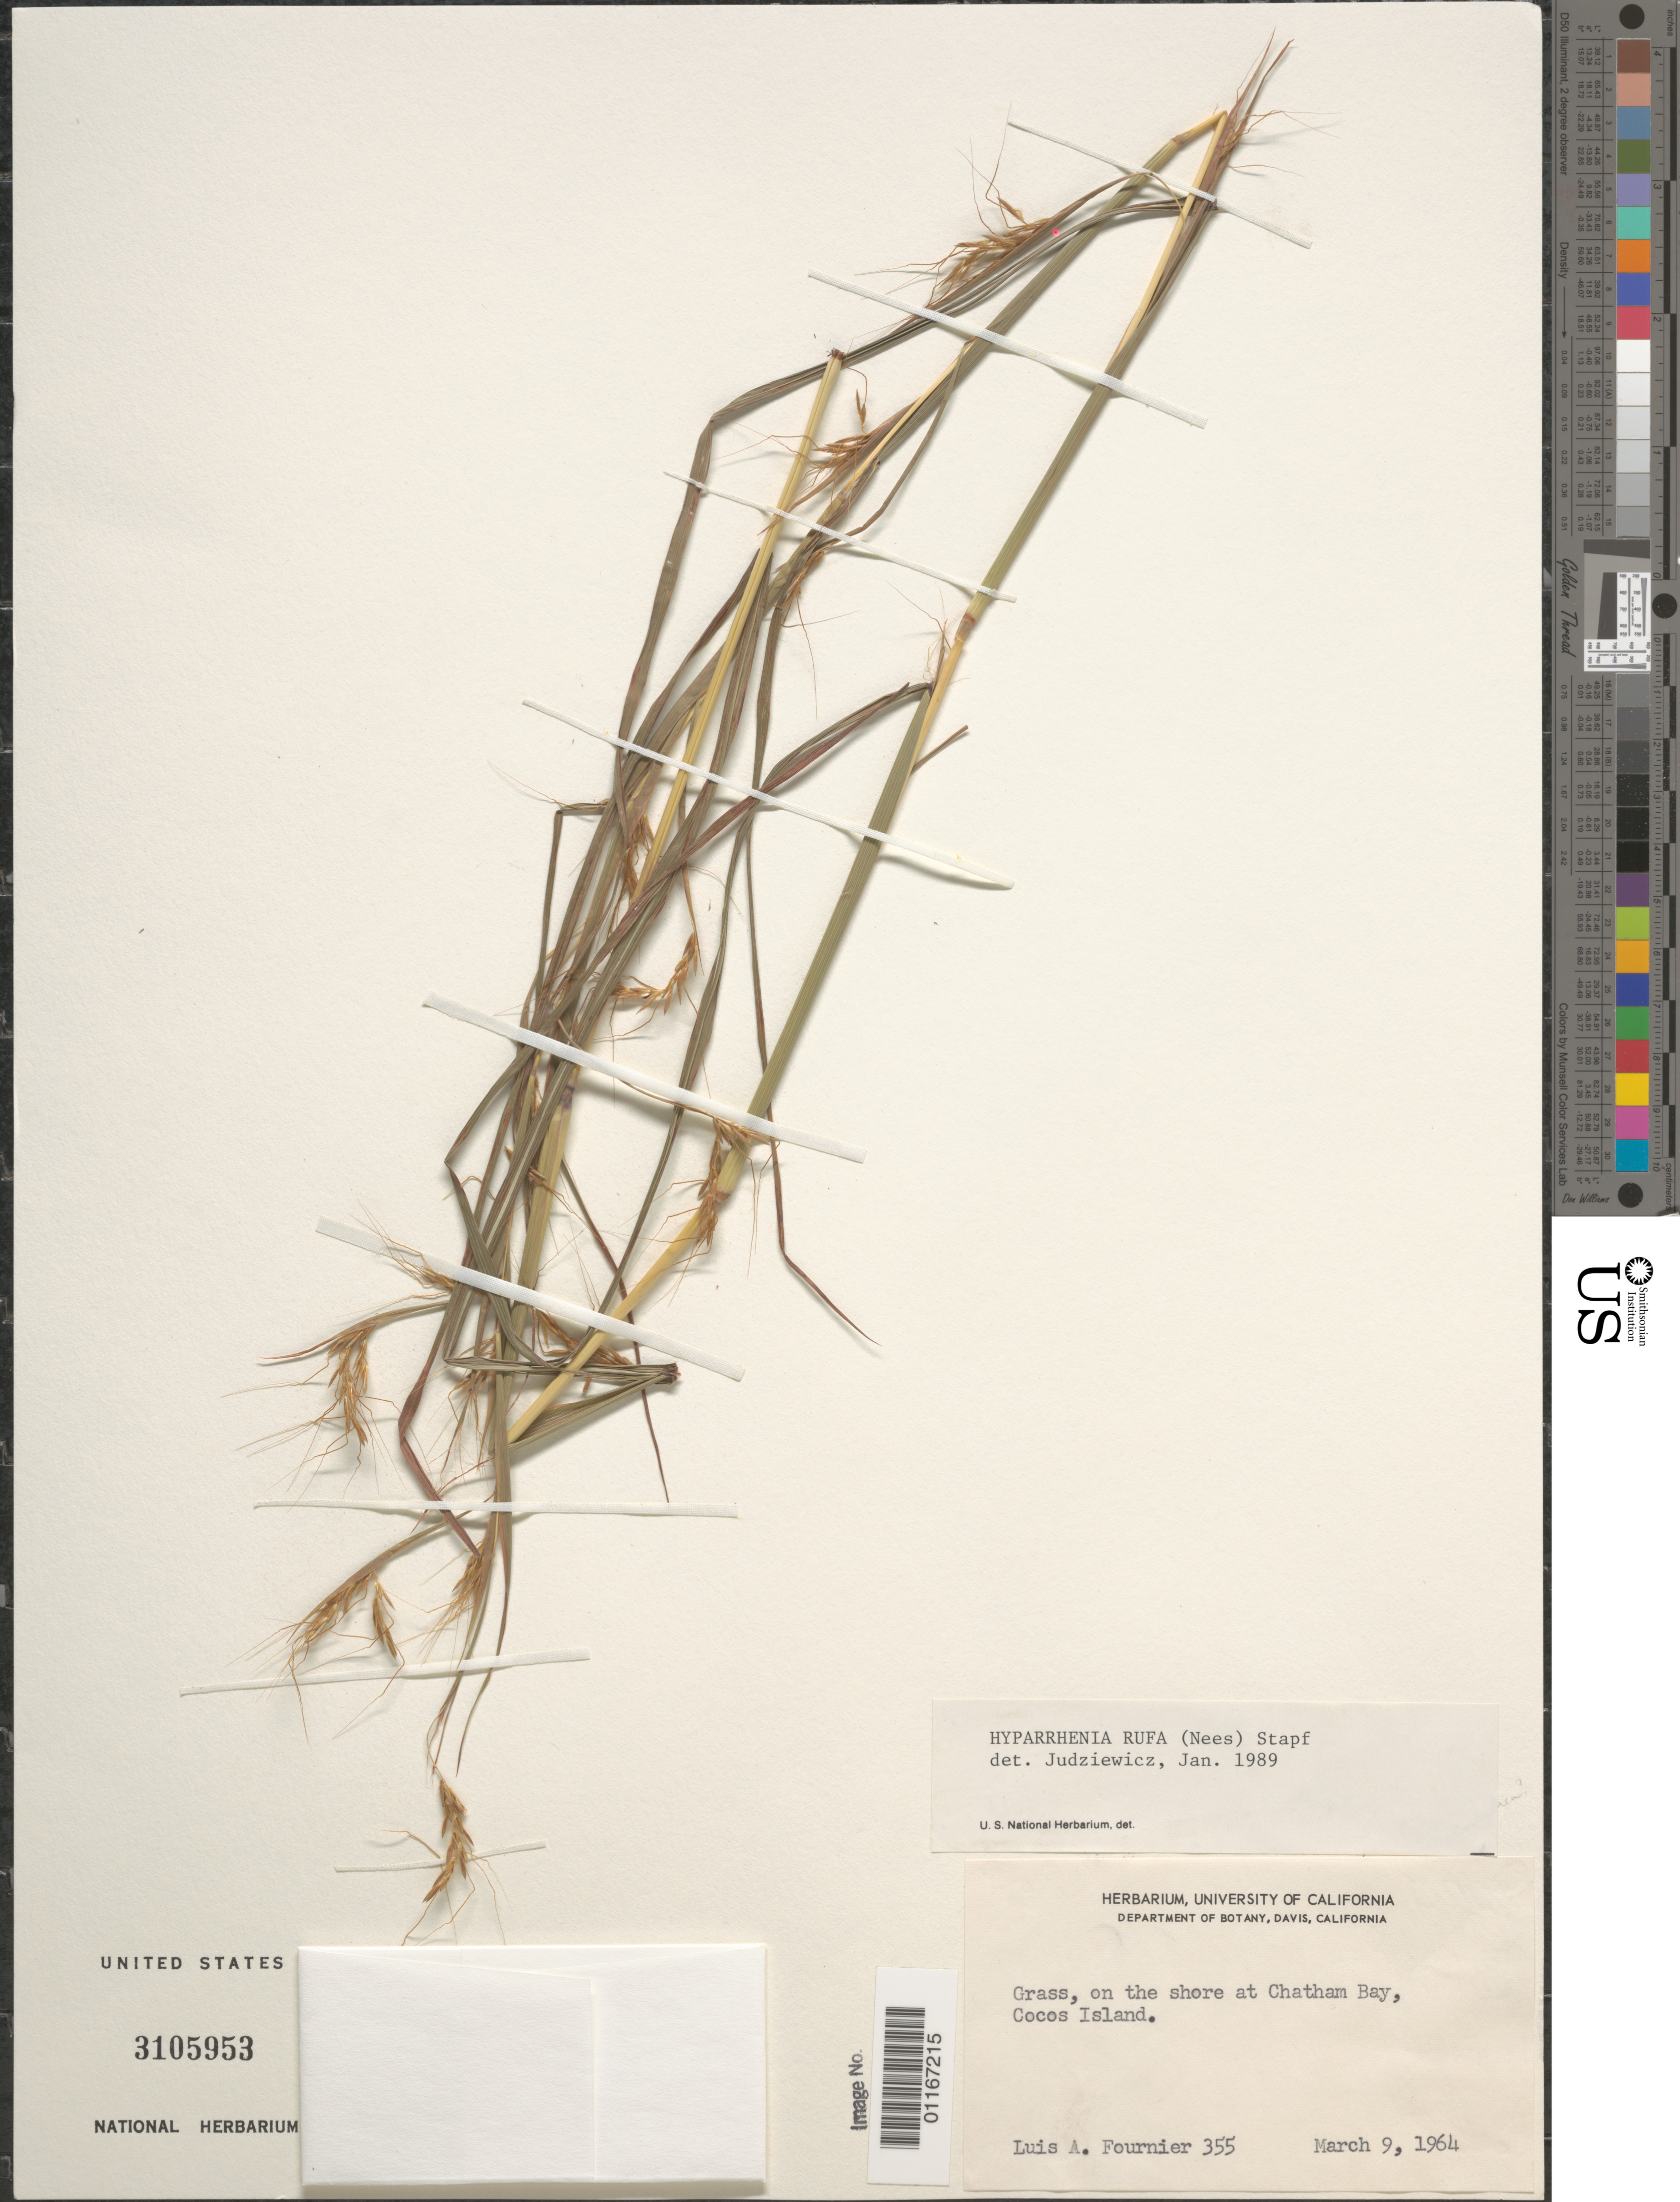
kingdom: Plantae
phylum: Tracheophyta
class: Liliopsida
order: Poales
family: Poaceae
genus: Hyparrhenia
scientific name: Hyparrhenia rufa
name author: (Nees) Stapf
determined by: Judziewicz, E. J.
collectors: L. A. Fournier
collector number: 355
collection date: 1964-03-09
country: United States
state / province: California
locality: On the shore at Chatham Bay, Cocos Island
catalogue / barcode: US 3105953